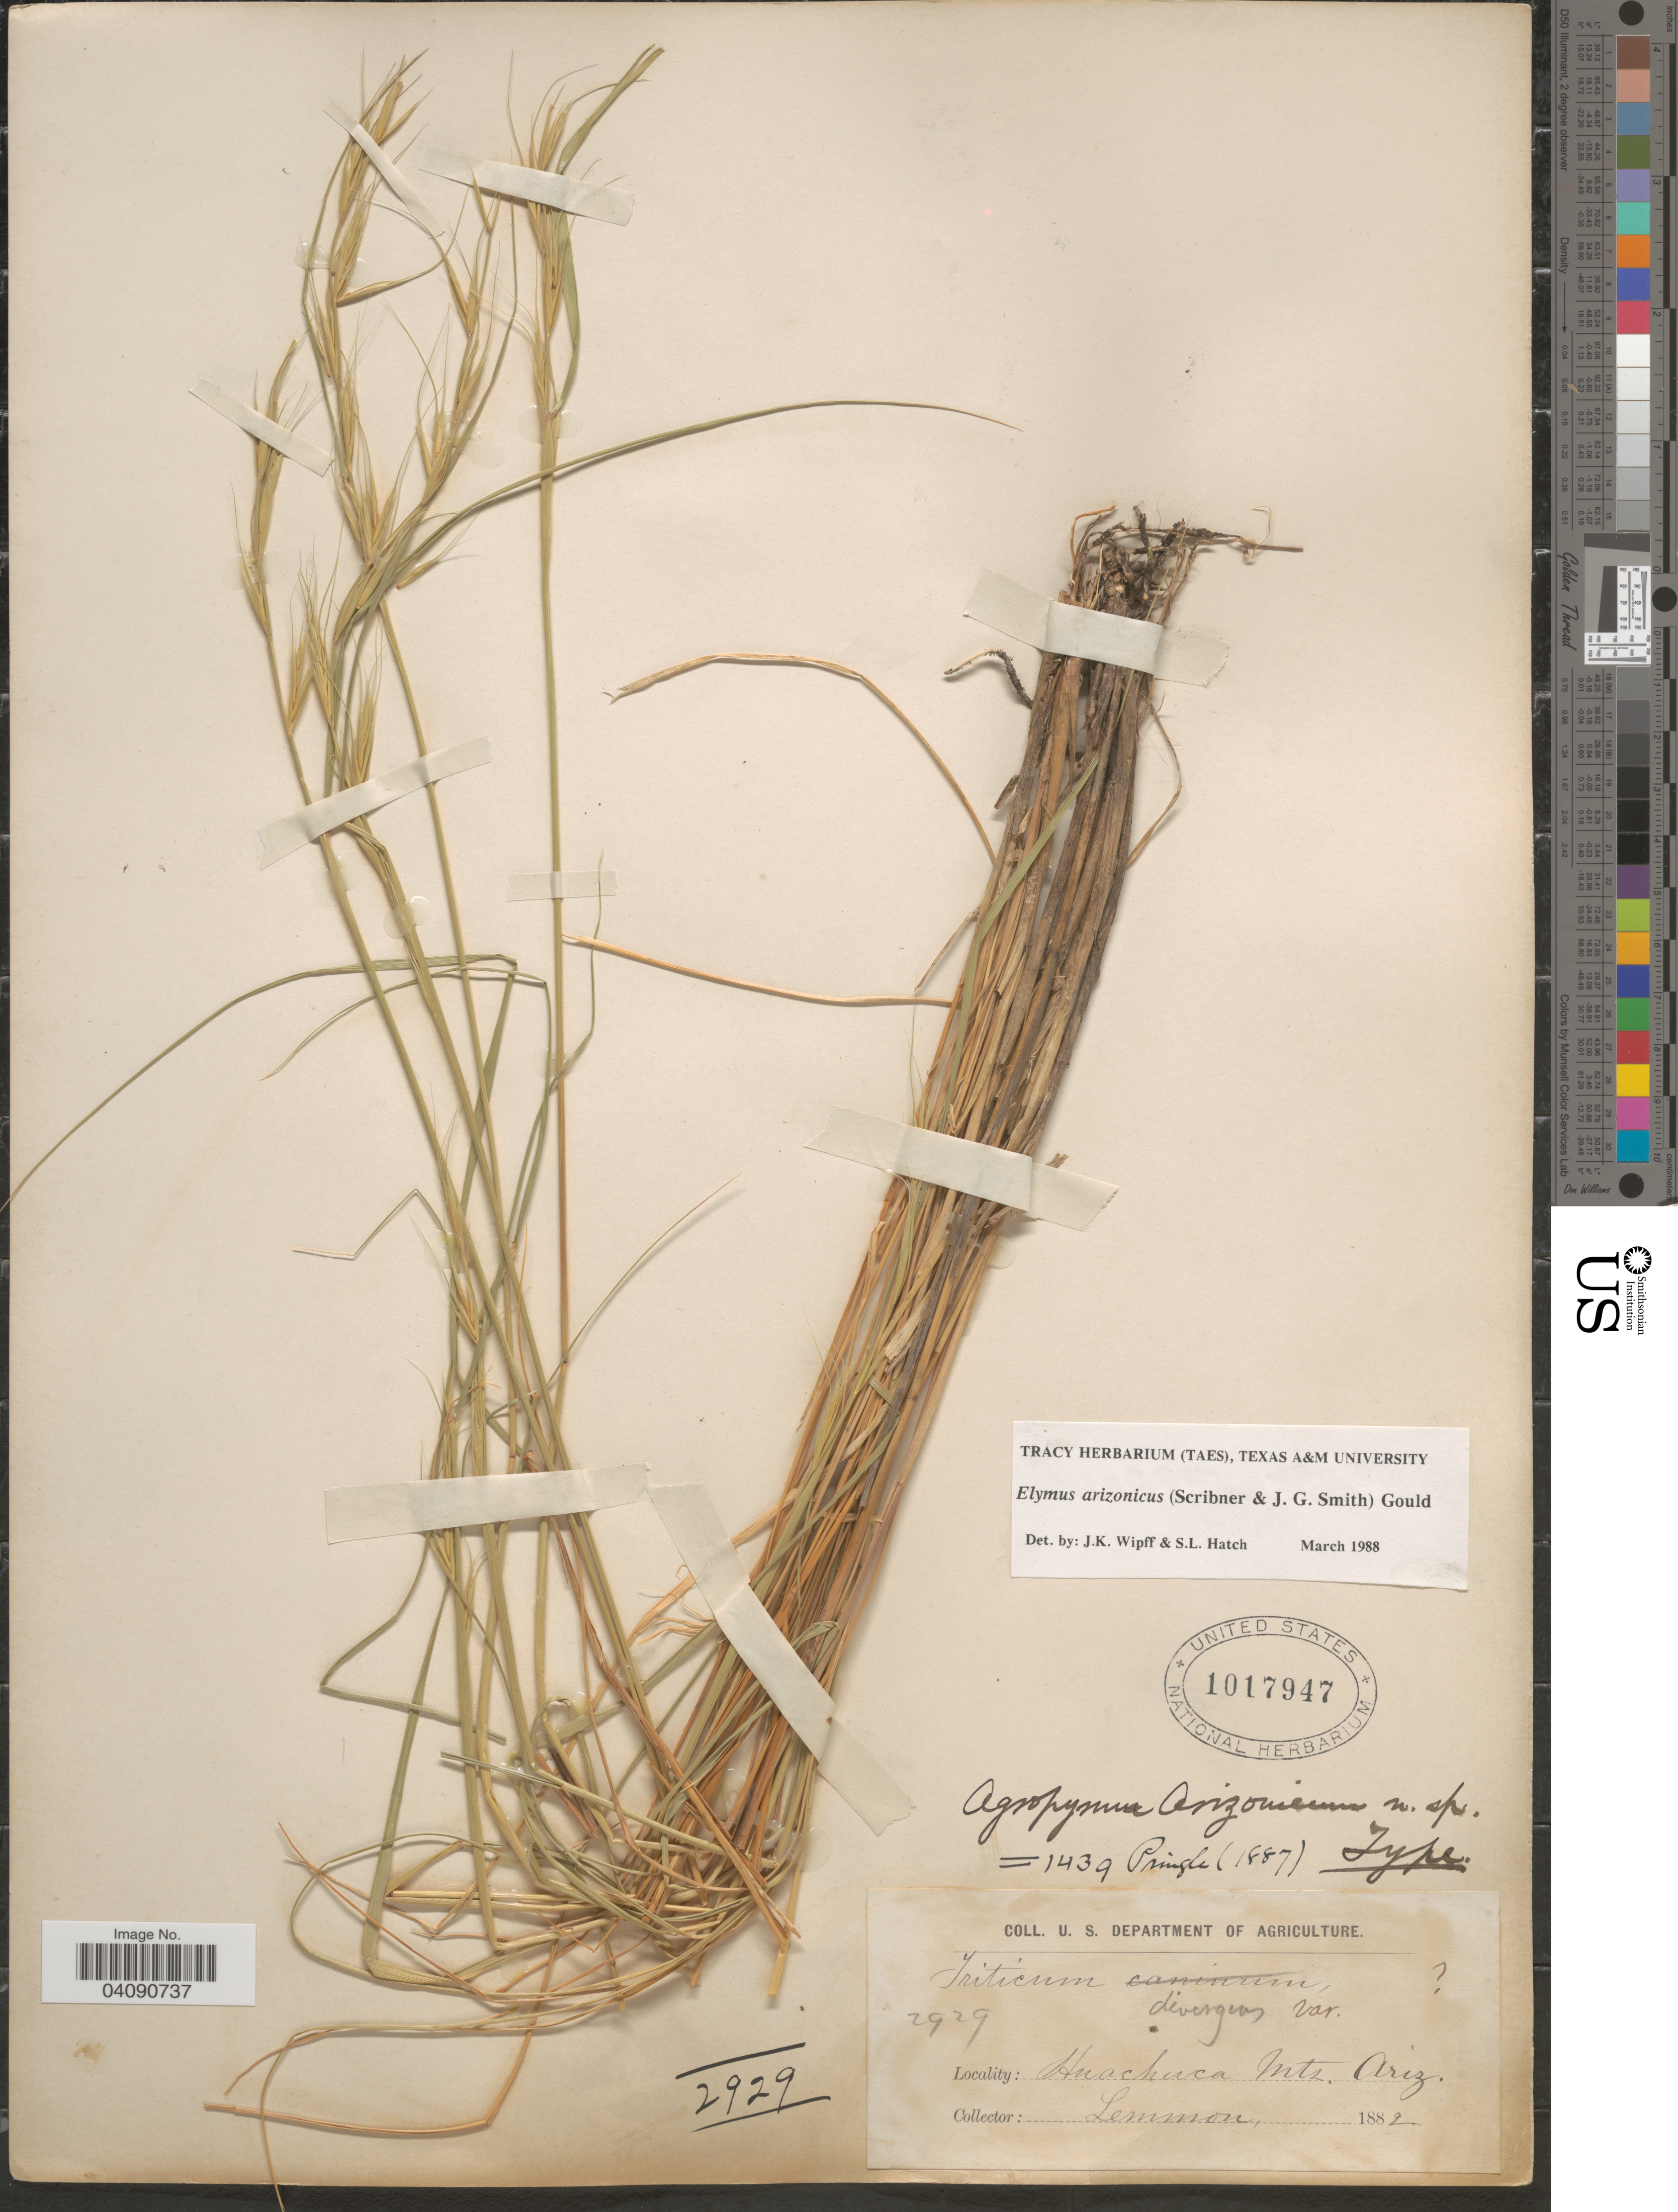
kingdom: Plantae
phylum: Tracheophyta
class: Liliopsida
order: Poales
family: Poaceae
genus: Elymus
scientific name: Elymus arizonicus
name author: (Scribn. & J.G. Sm.) Gould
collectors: Lemmon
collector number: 2929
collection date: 1882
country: United States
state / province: Arizona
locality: Huachuca Mts.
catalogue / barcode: US 1017947